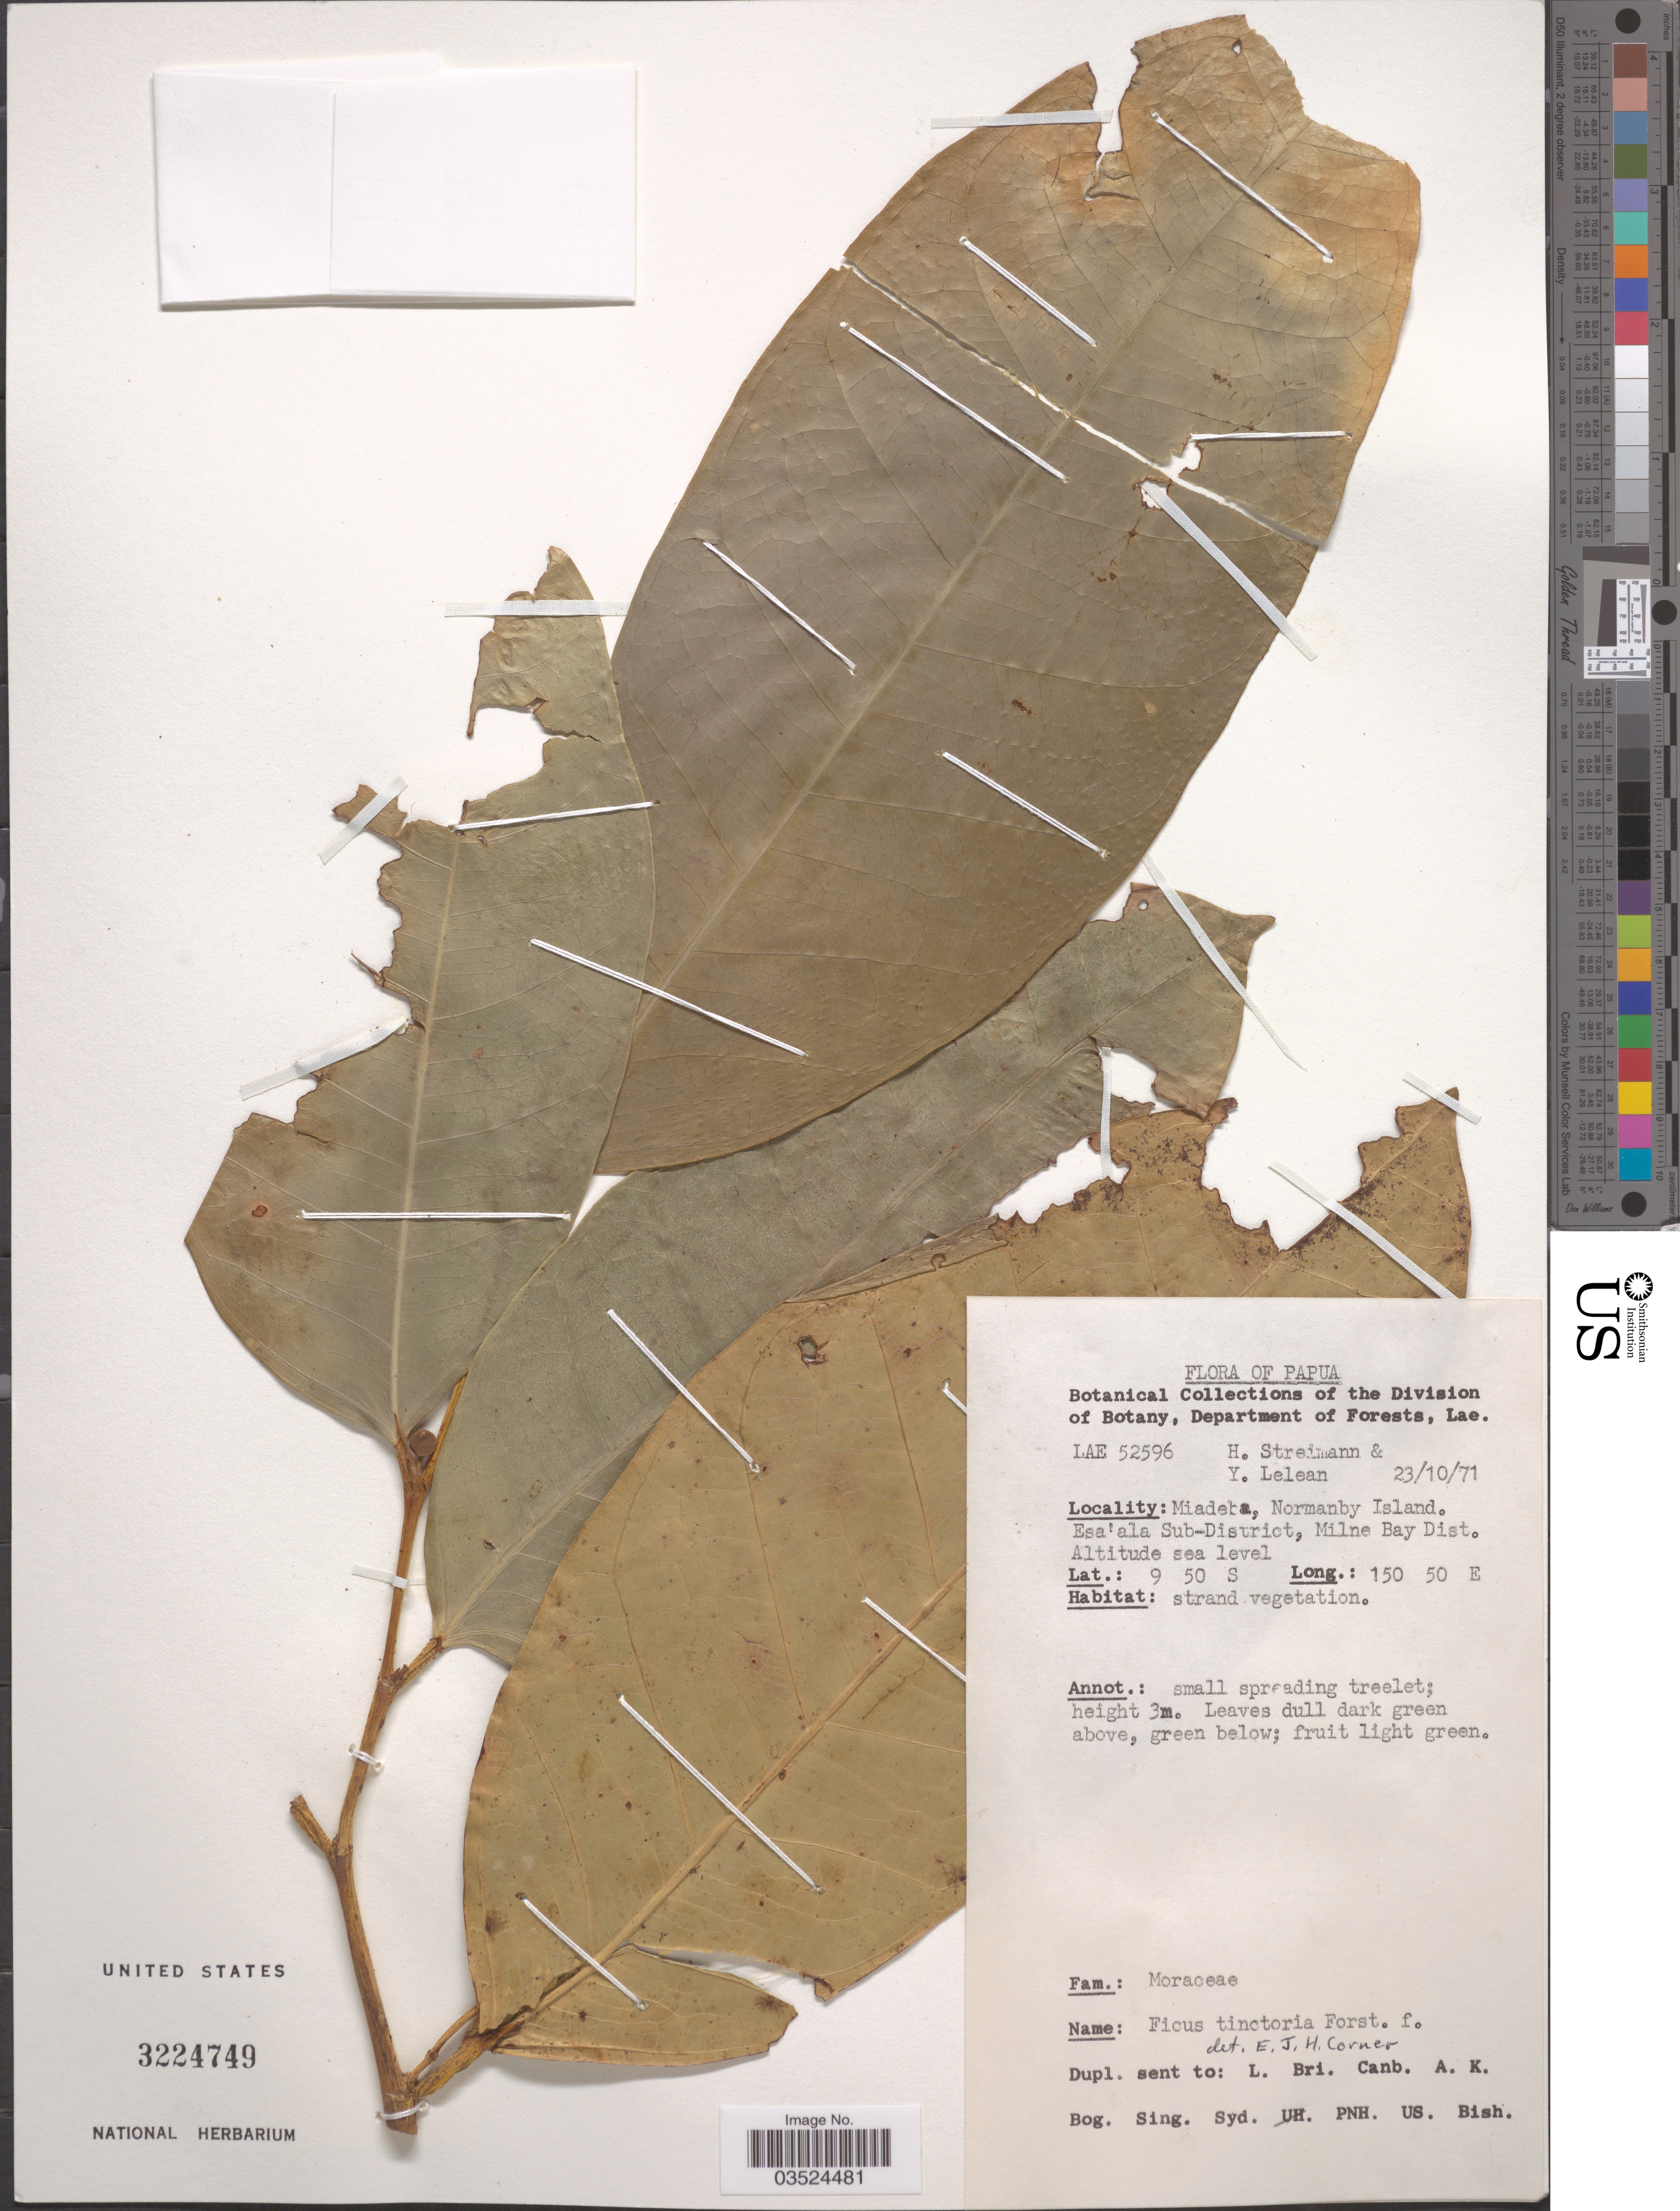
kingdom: Plantae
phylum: Tracheophyta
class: Magnoliopsida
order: Rosales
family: Moraceae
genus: Ficus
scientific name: Ficus tinctoria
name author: G. Forst.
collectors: H. Streimann & Y. Lelean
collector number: LAE52596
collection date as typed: Transcribed d/m/y: 23/10/71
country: Papua New Guinea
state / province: Milne Bay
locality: Papua. Miadeba, Normanby Island. Esa'ala Sub-District, Milne Bay Dist.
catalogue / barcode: US 3224749